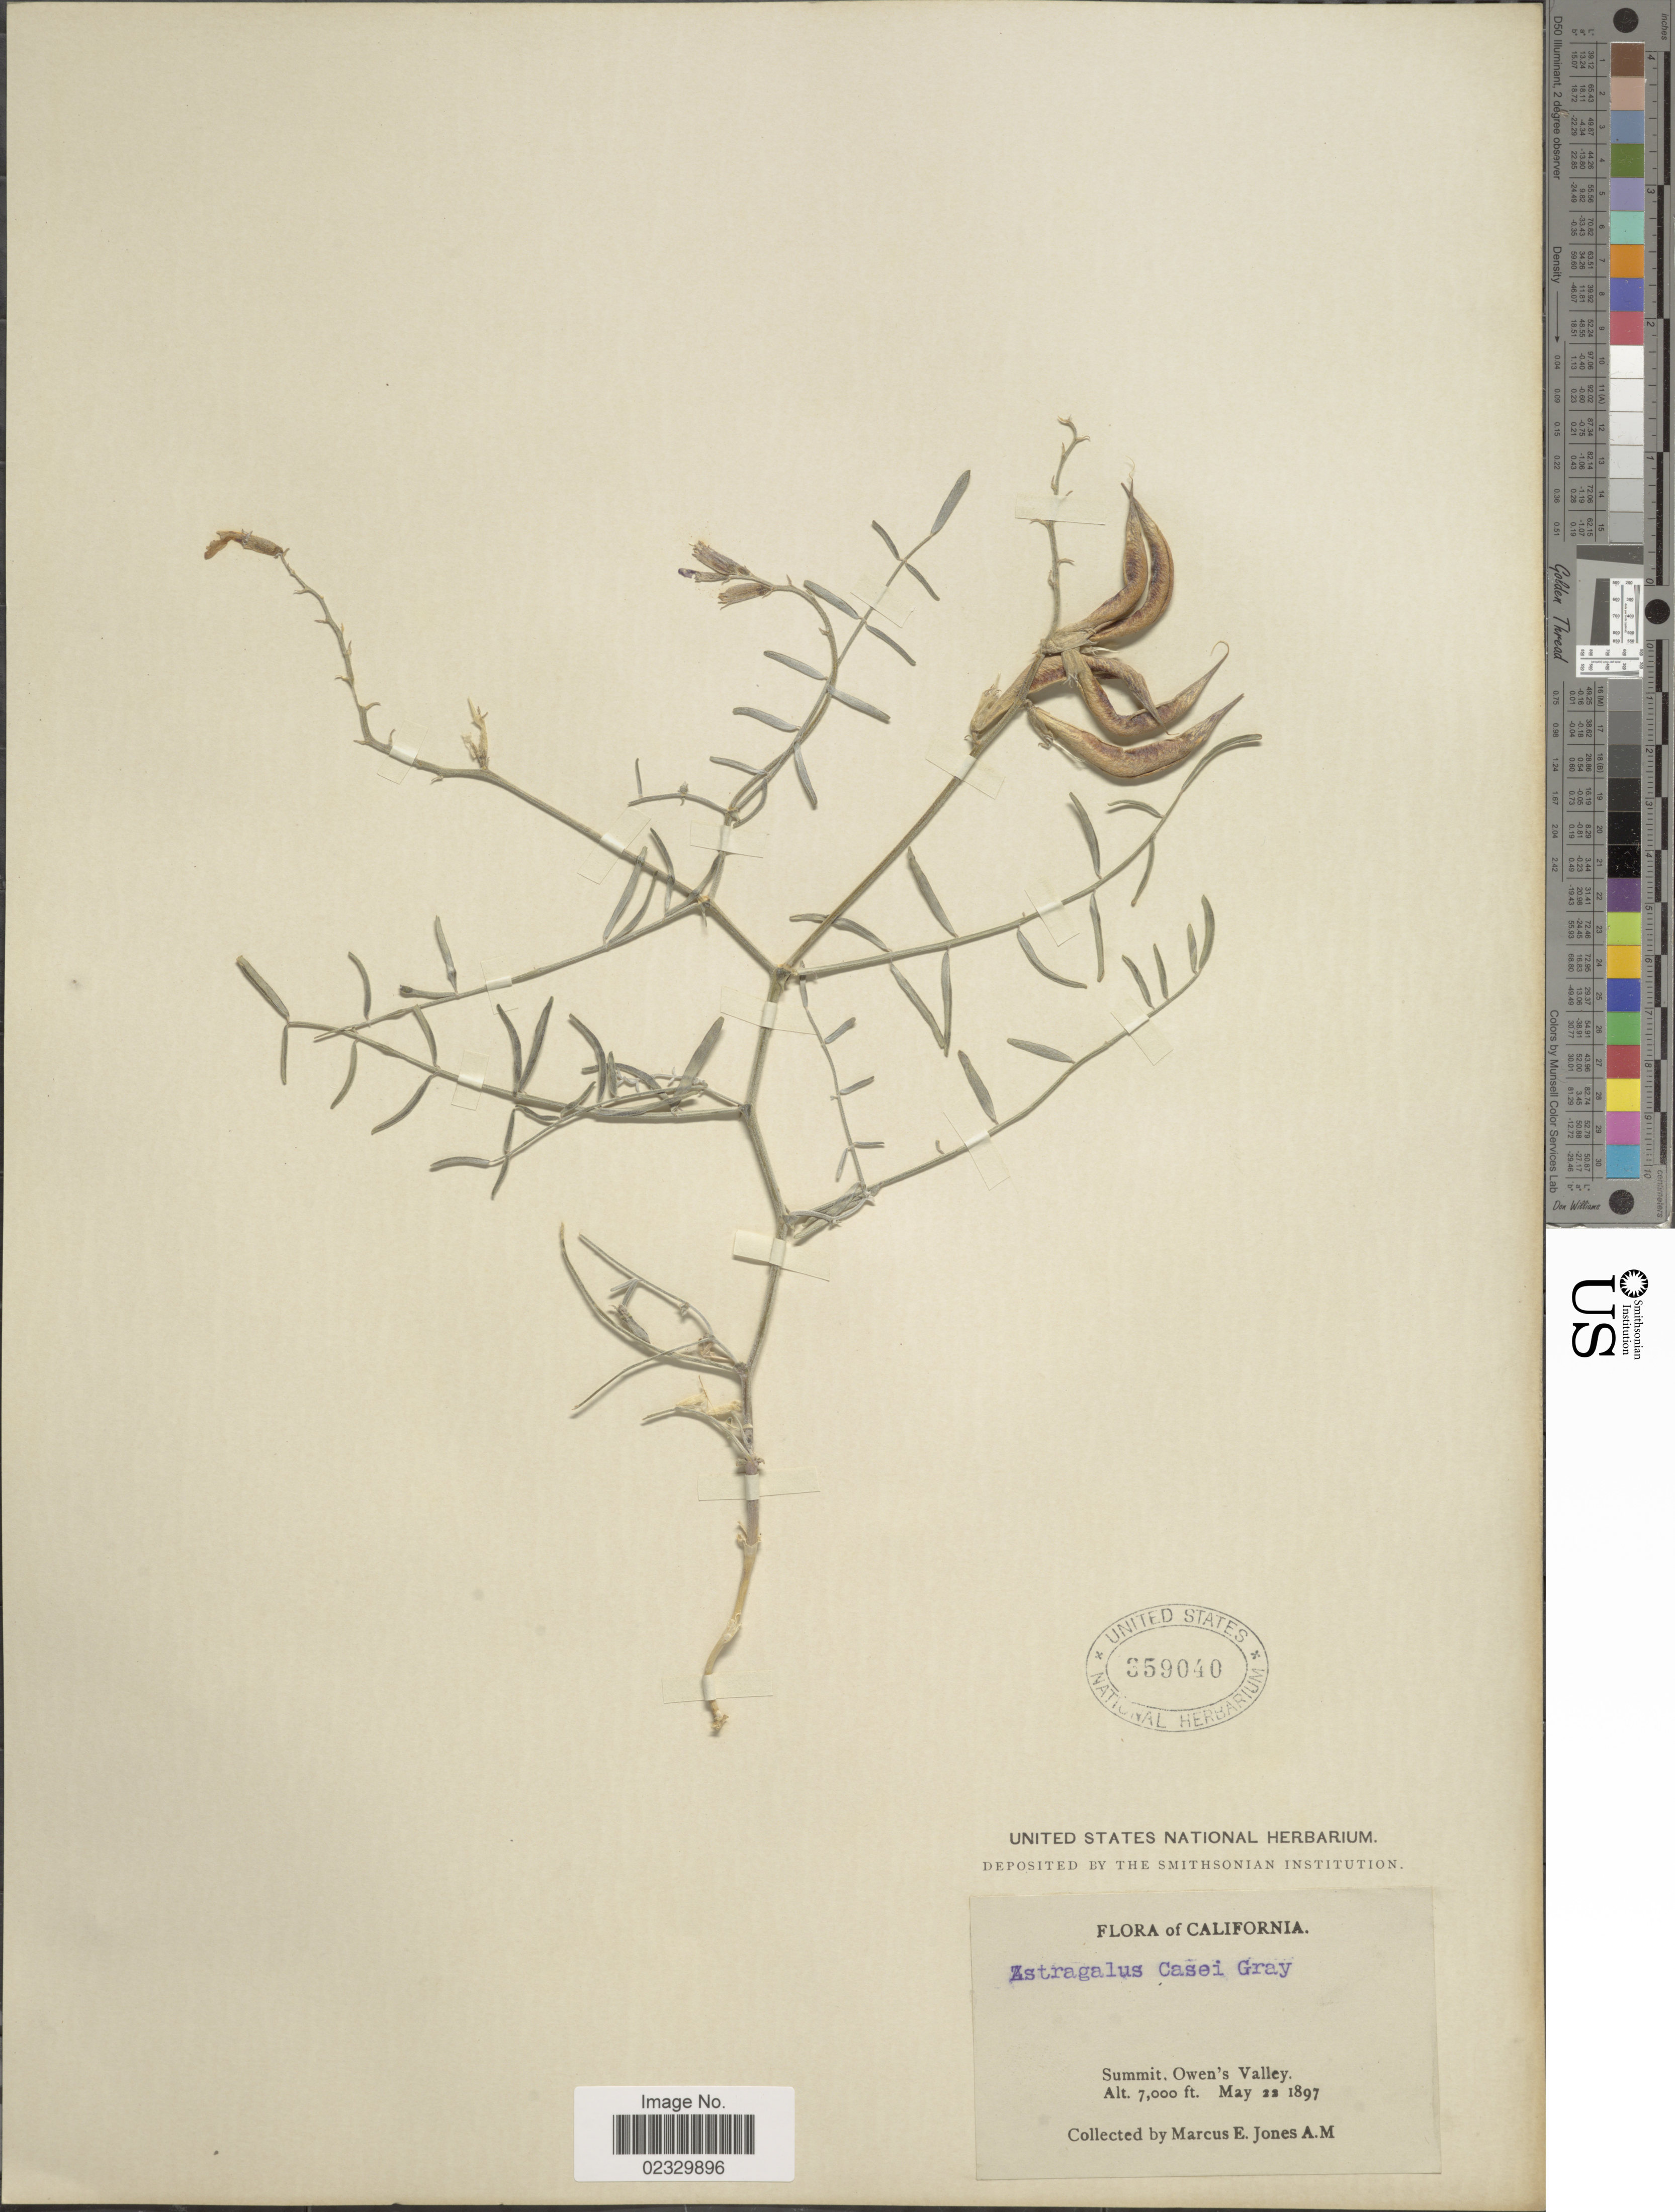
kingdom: Plantae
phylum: Tracheophyta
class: Magnoliopsida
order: Fabales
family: Fabaceae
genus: Astragalus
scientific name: Astragalus casei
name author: A. Gray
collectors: M. E. Jones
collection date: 1897-05-22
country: United States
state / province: California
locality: Summit, Owen's Valley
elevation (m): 2134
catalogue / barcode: US 359040